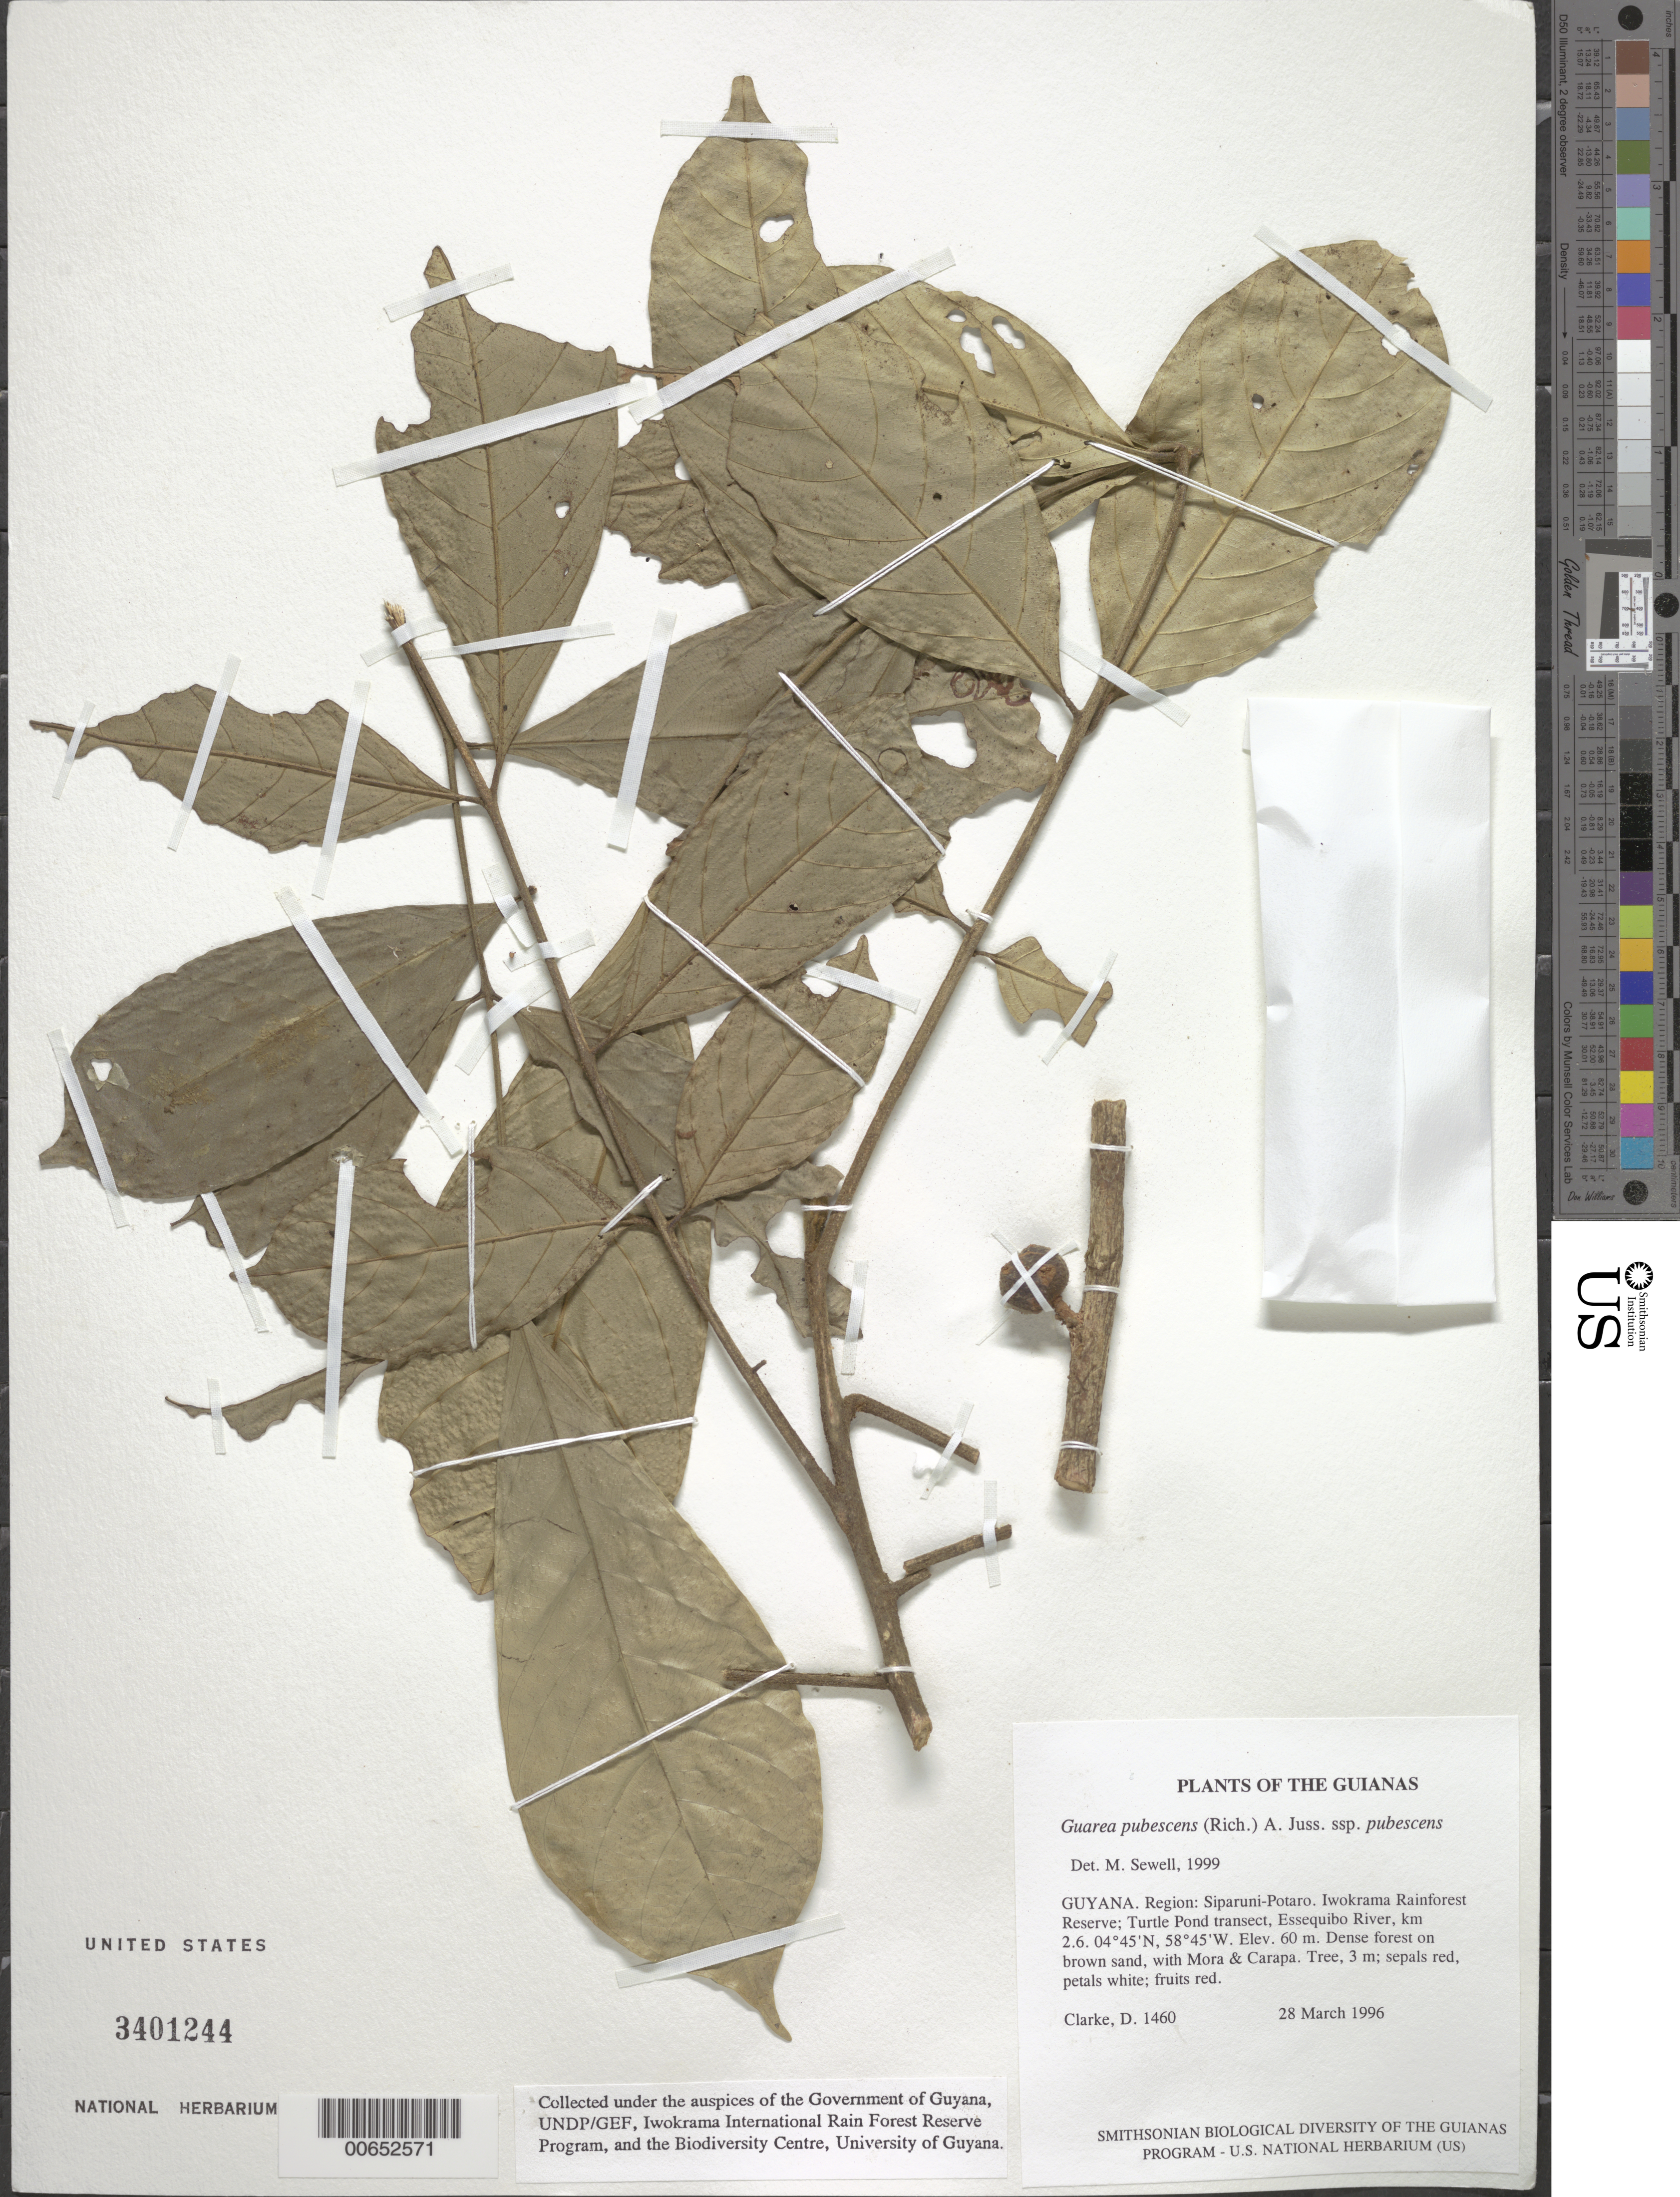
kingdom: Plantae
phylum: Tracheophyta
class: Magnoliopsida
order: Sapindales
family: Meliaceae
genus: Guarea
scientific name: Guarea pubescens subsp. pubescens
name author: (Rich.) A. Juss.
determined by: Sewell, M.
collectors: H. D. Clarke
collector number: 1460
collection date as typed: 28 March 1996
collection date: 1996-03-28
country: Guyana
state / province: Potaro-Siparuni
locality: Iwokrama Rainforest Reserve; Turtle Pond transect, Essequibo River, km 2.6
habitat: Dense forest on brown sand, with Mora & Carapa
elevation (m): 60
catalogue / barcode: US 3401244